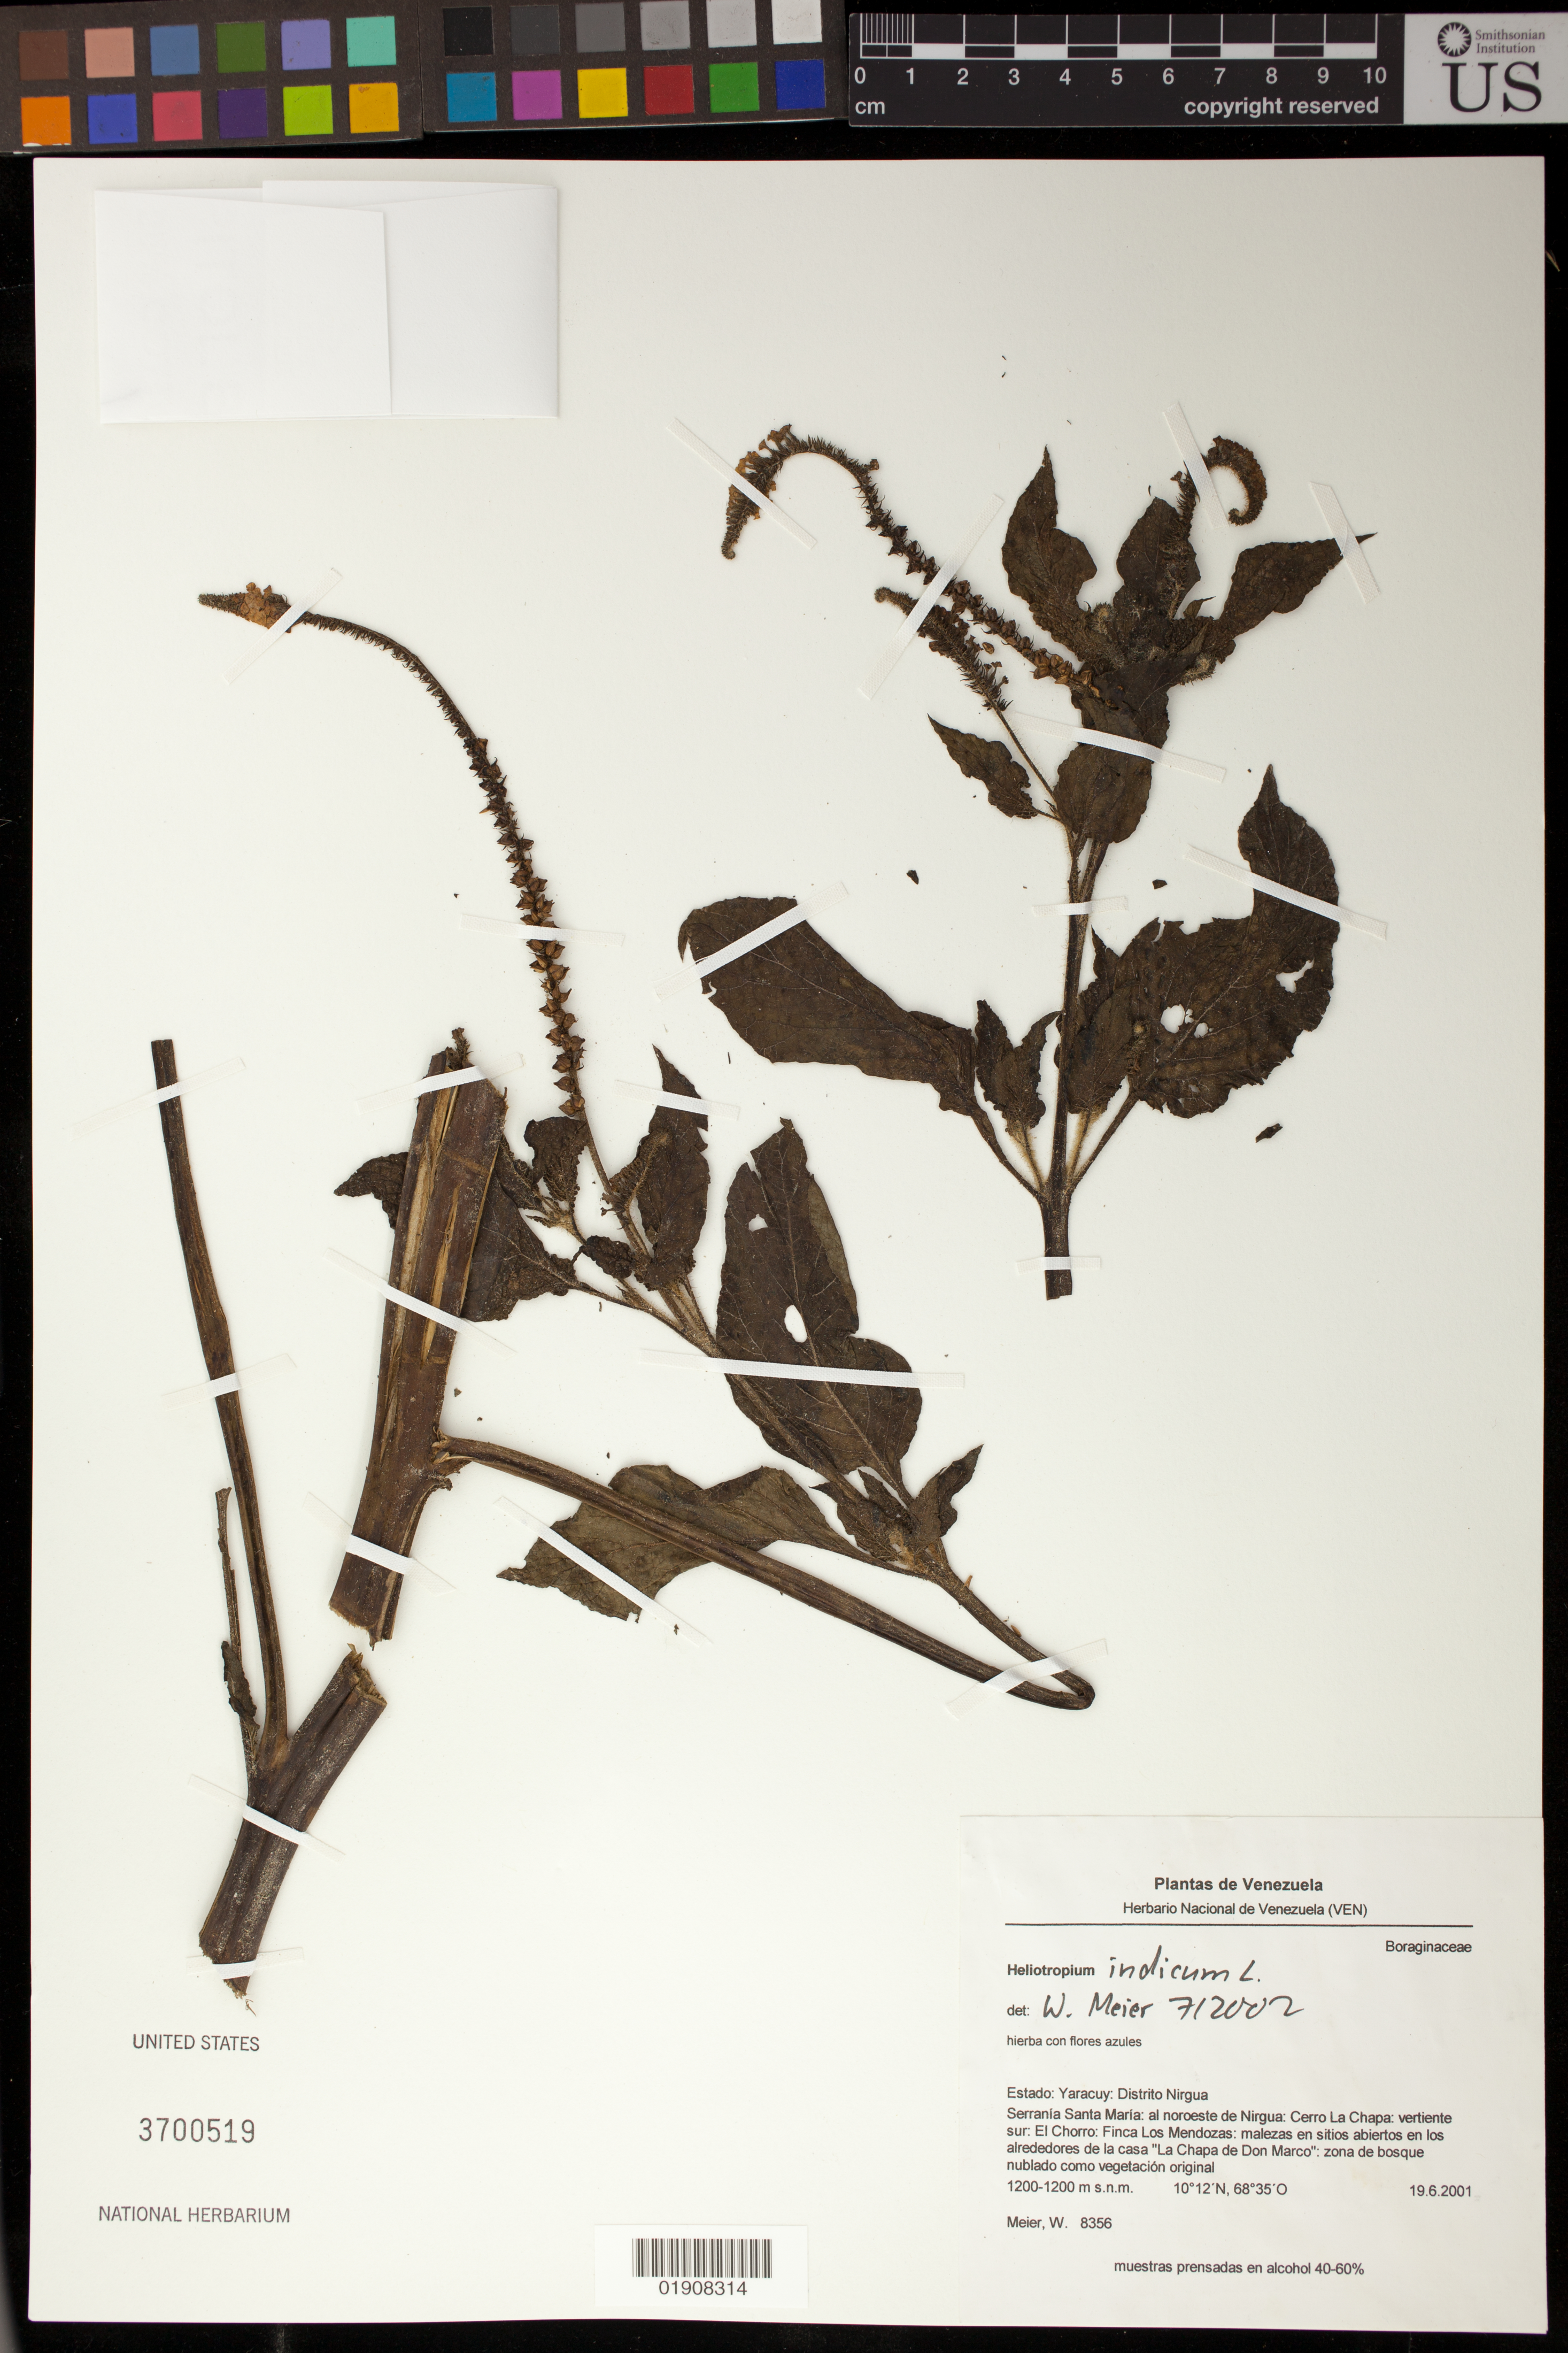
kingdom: Plantae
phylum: Tracheophyta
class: Magnoliopsida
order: Boraginales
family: Heliotropiaceae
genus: Heliotropium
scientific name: Heliotropium indicum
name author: L.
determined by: Meier, Winfried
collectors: W. Meier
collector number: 8356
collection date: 2001-06-19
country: Venezuela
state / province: Yaracuy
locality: Estado: Yaracuy: Distrito Nirgua. Serrania Santa Maria: al nortoeste de Nirgua: Cerro La Chapa: vertiente sur: El Chorro: Finca Los Mendozas: malezas en sitios abiertos en los alrededores de la casa "La Chapa de Don Marco".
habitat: zona de bosque nublado como vegetacion original.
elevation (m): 1200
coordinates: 10 12 N, 68 35 O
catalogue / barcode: US 3700519